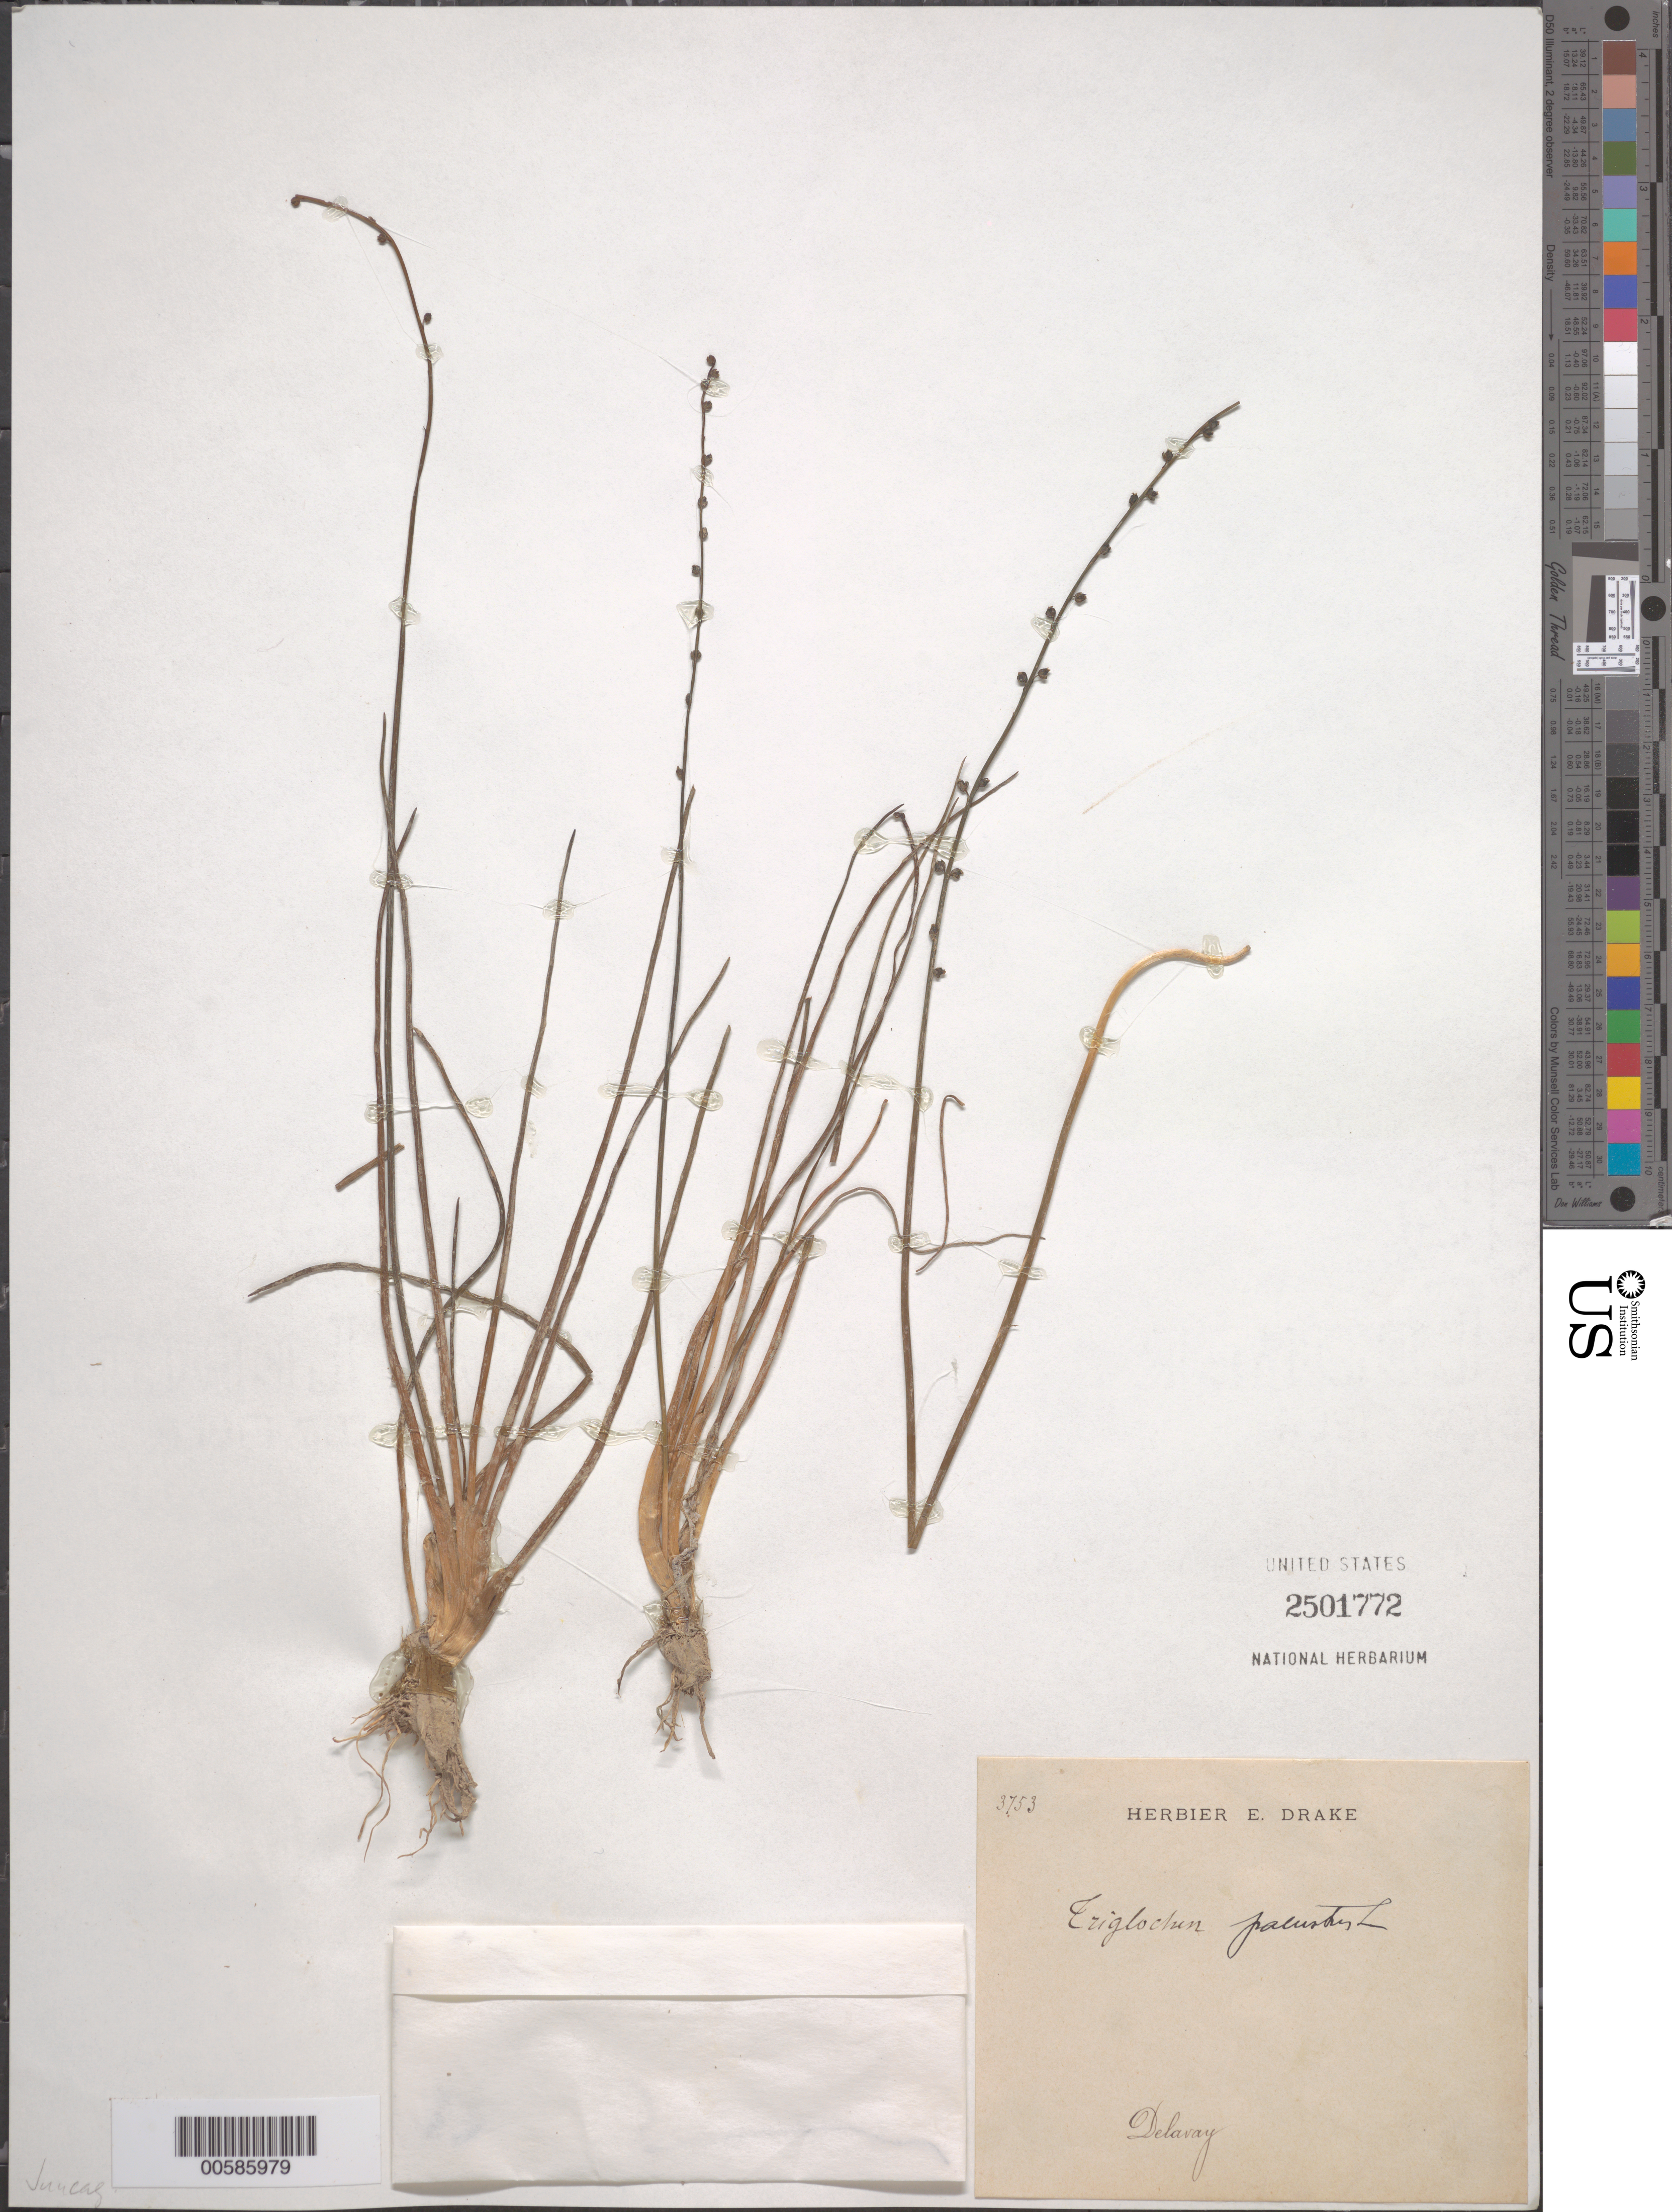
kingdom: Plantae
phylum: Tracheophyta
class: Liliopsida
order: Alismatales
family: Juncaginaceae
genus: Triglochin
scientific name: Triglochin palustris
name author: L.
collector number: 3753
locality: Delavay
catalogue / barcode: US 2501772